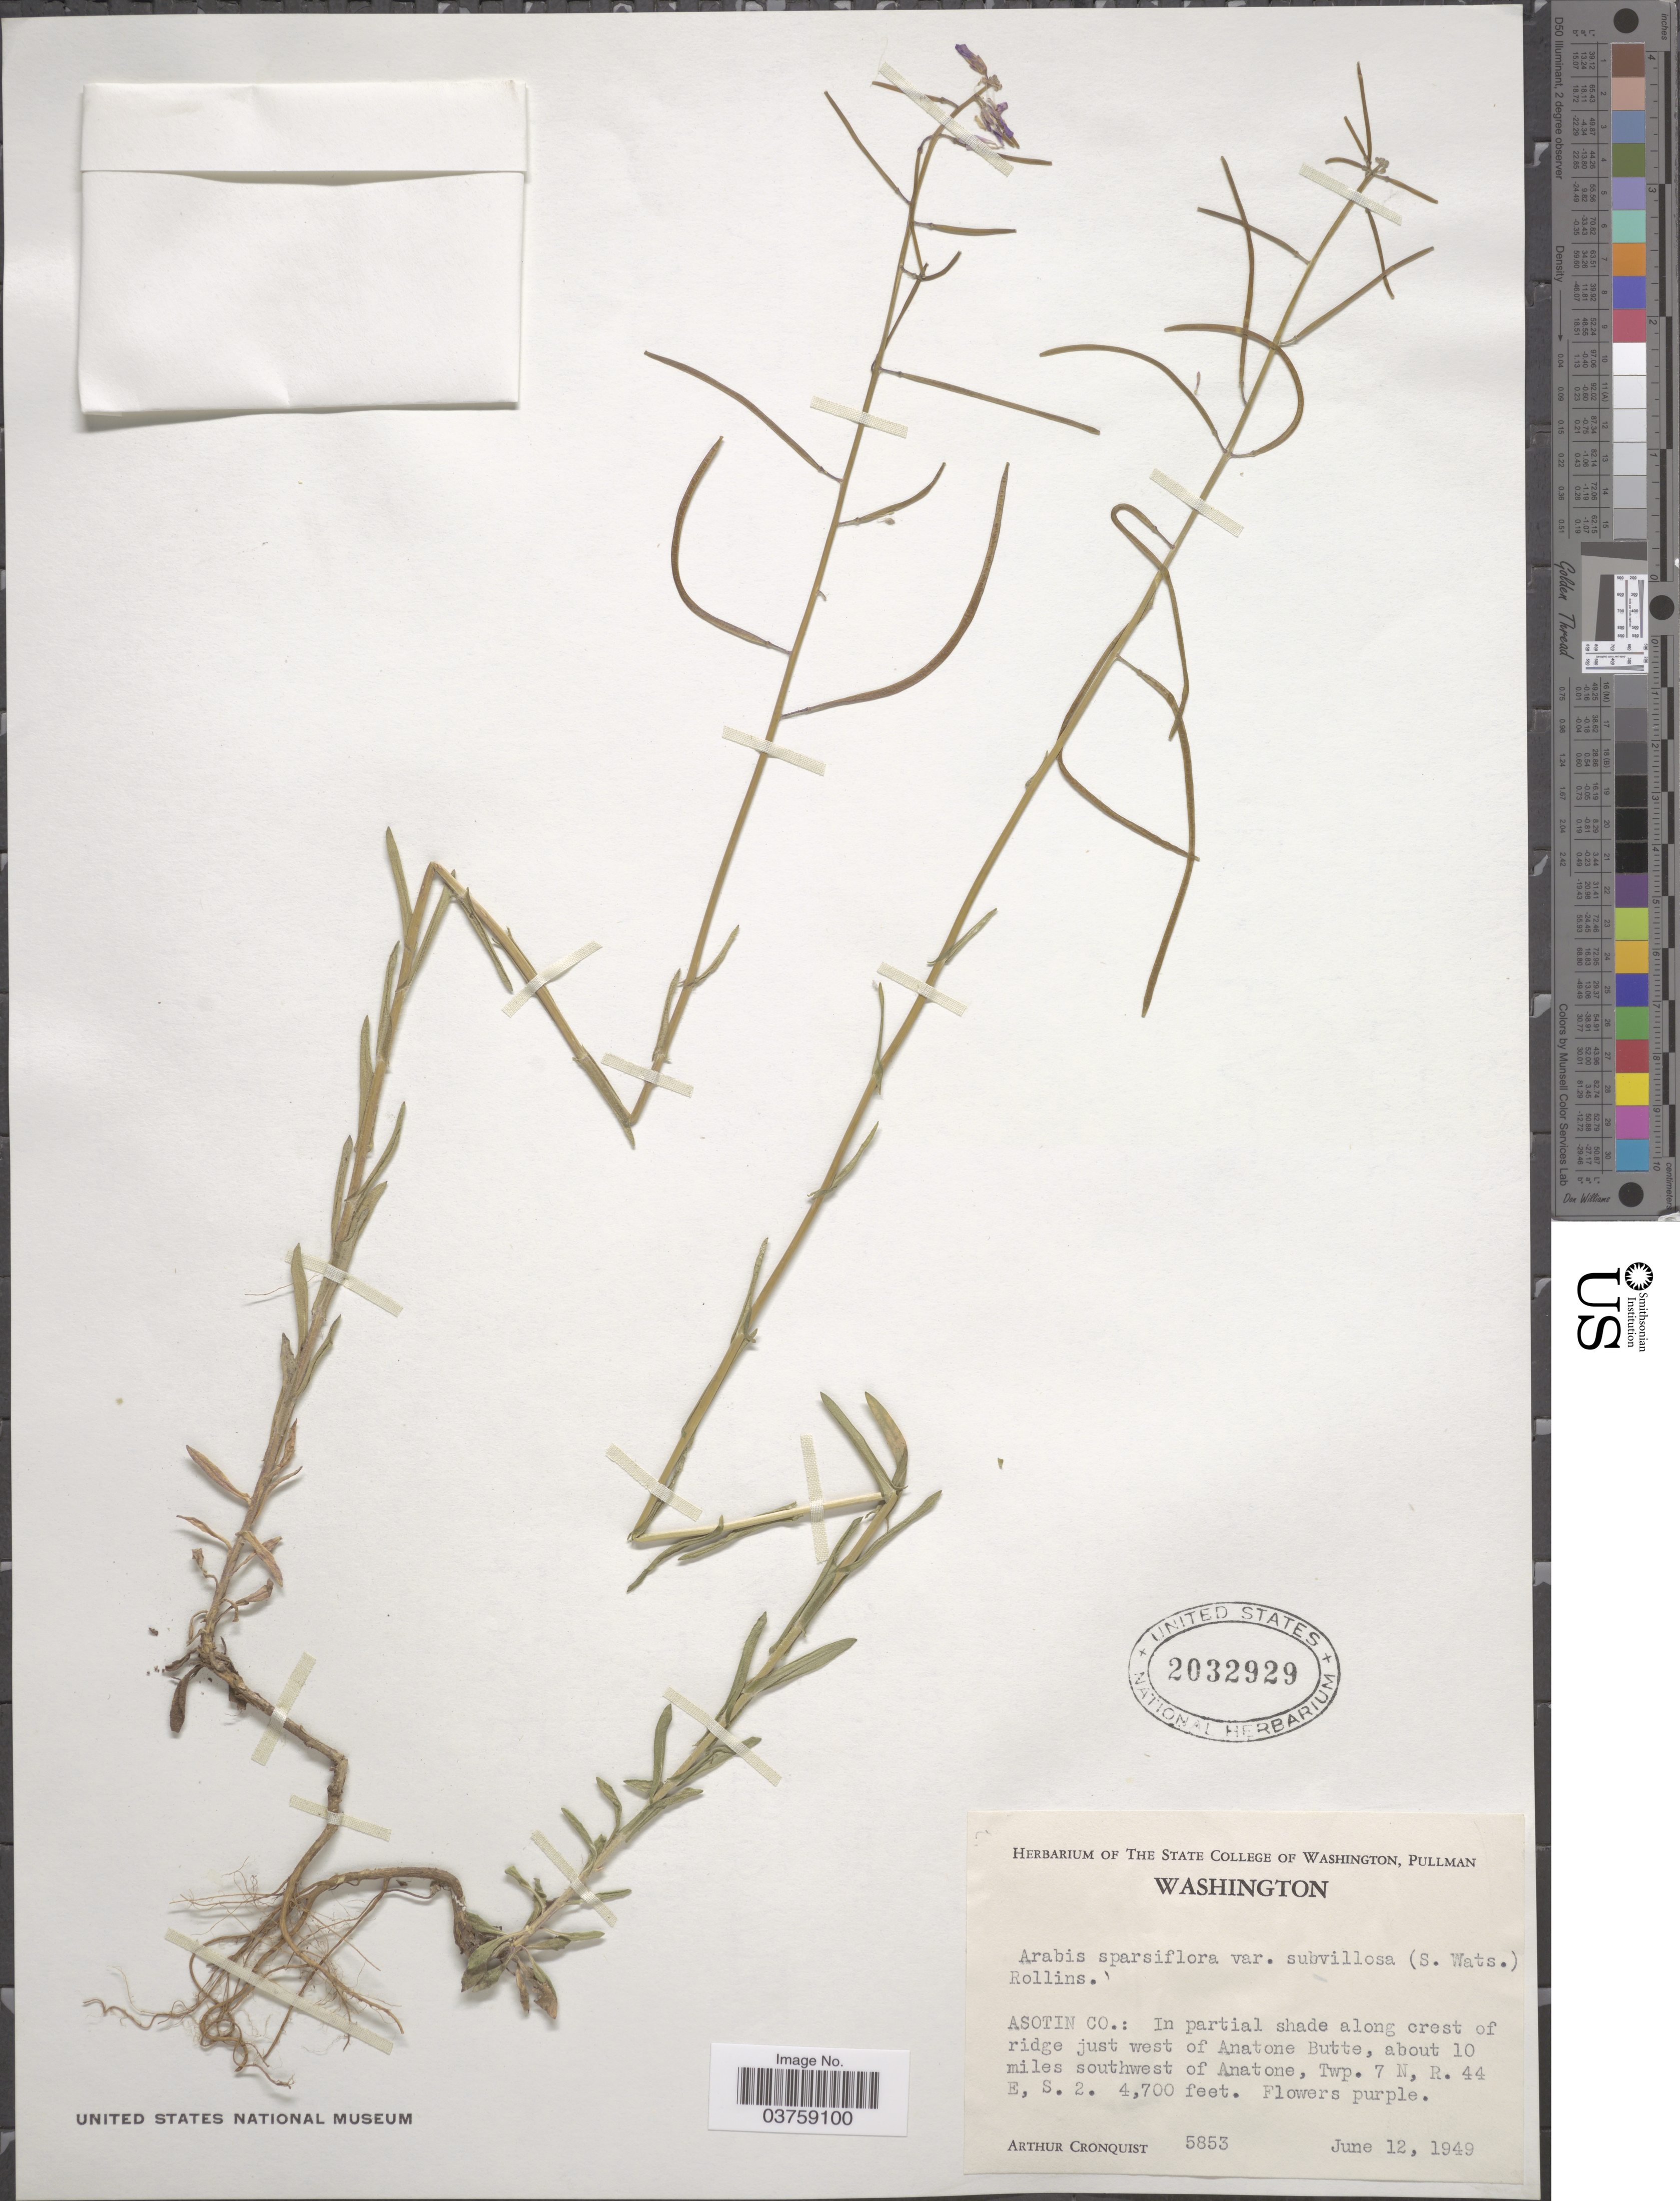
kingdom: Plantae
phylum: Tracheophyta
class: Magnoliopsida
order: Brassicales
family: Brassicaceae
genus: Arabis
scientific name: Arabis sparsiflora var. subvillosa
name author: (S. Watson) Rollins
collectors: A. J. Cronquist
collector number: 5853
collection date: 1949-06-12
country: United States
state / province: Washington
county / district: Asotin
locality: Asotin Co.: In partial shade along crest of ridge just west of Anatone Butte, about 10 miles southwest of Anatone, Twp. 7 N, R. 44 E, S. 2.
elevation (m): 1433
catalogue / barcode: US 2032929